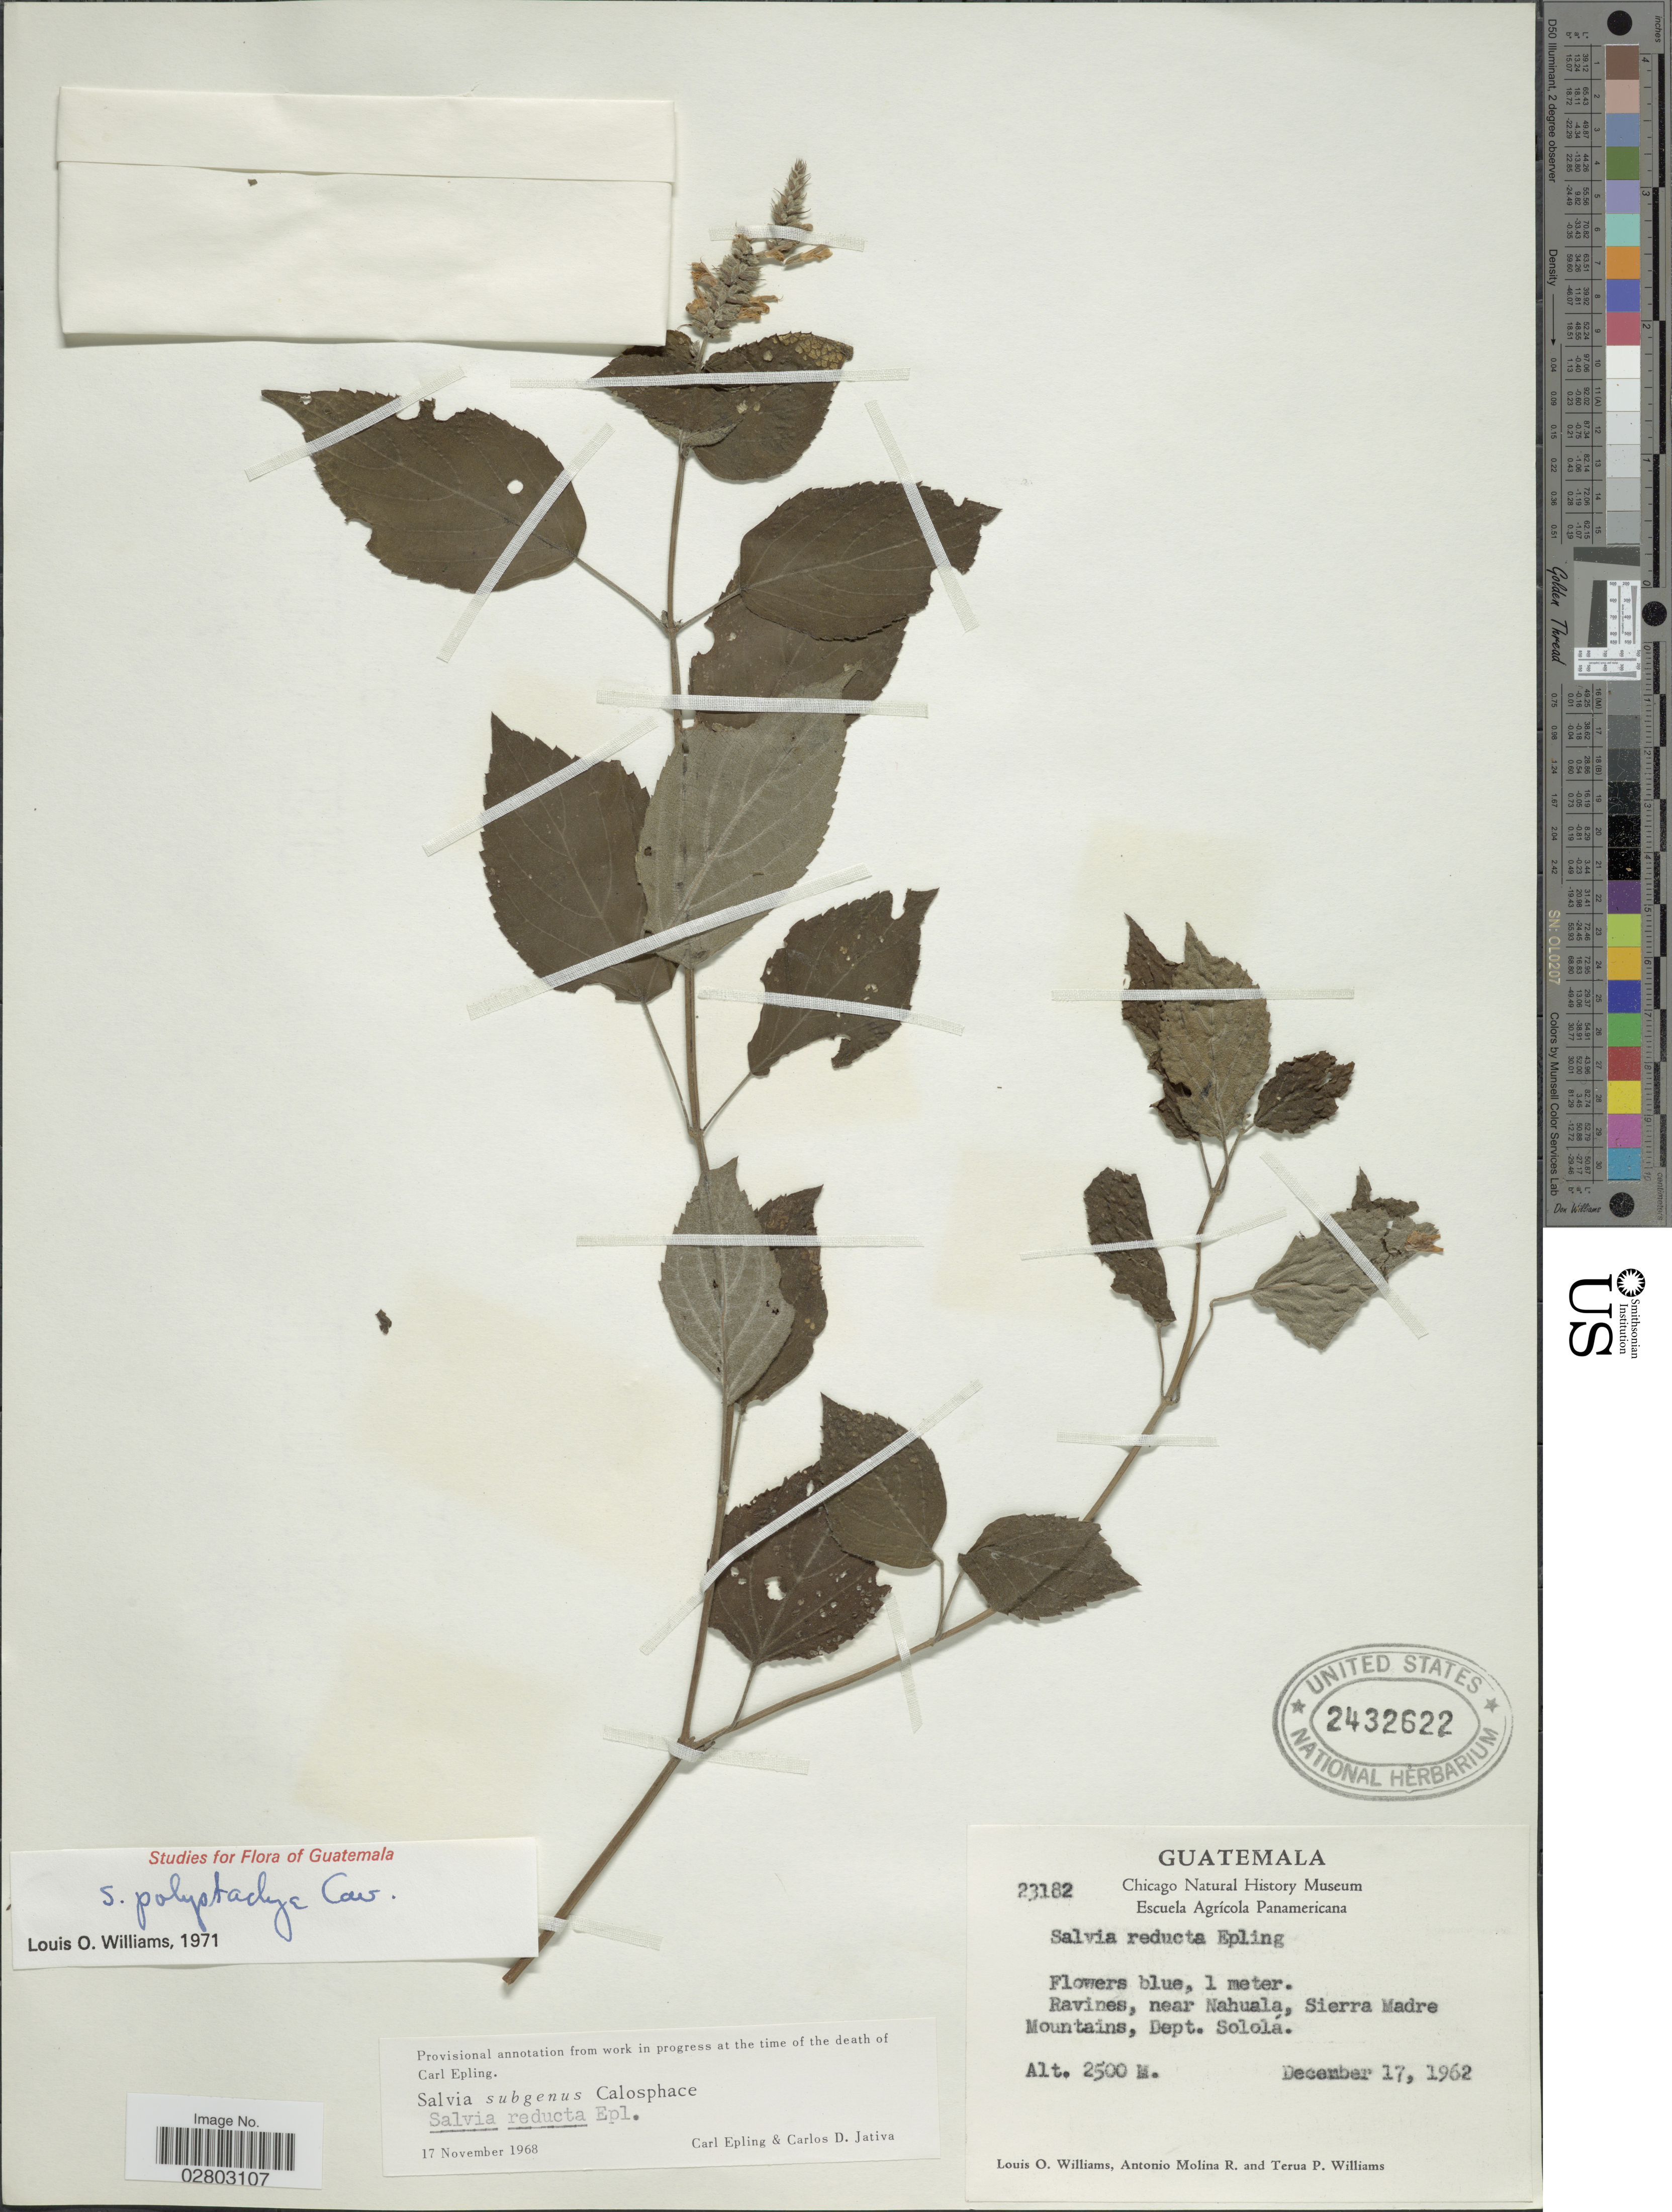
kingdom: Plantae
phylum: Tracheophyta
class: Magnoliopsida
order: Lamiales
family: Lamiaceae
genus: Salvia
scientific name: Salvia reducta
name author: Epling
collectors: L. O. Williams, A. Molina R. & T. Williams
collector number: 23182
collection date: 1962-12-17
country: Guatemala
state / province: Sololá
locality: Ravines, near Nahuala, Sierra Madre Mountains, Dept. Sololá.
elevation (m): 2500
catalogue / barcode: US 2432622